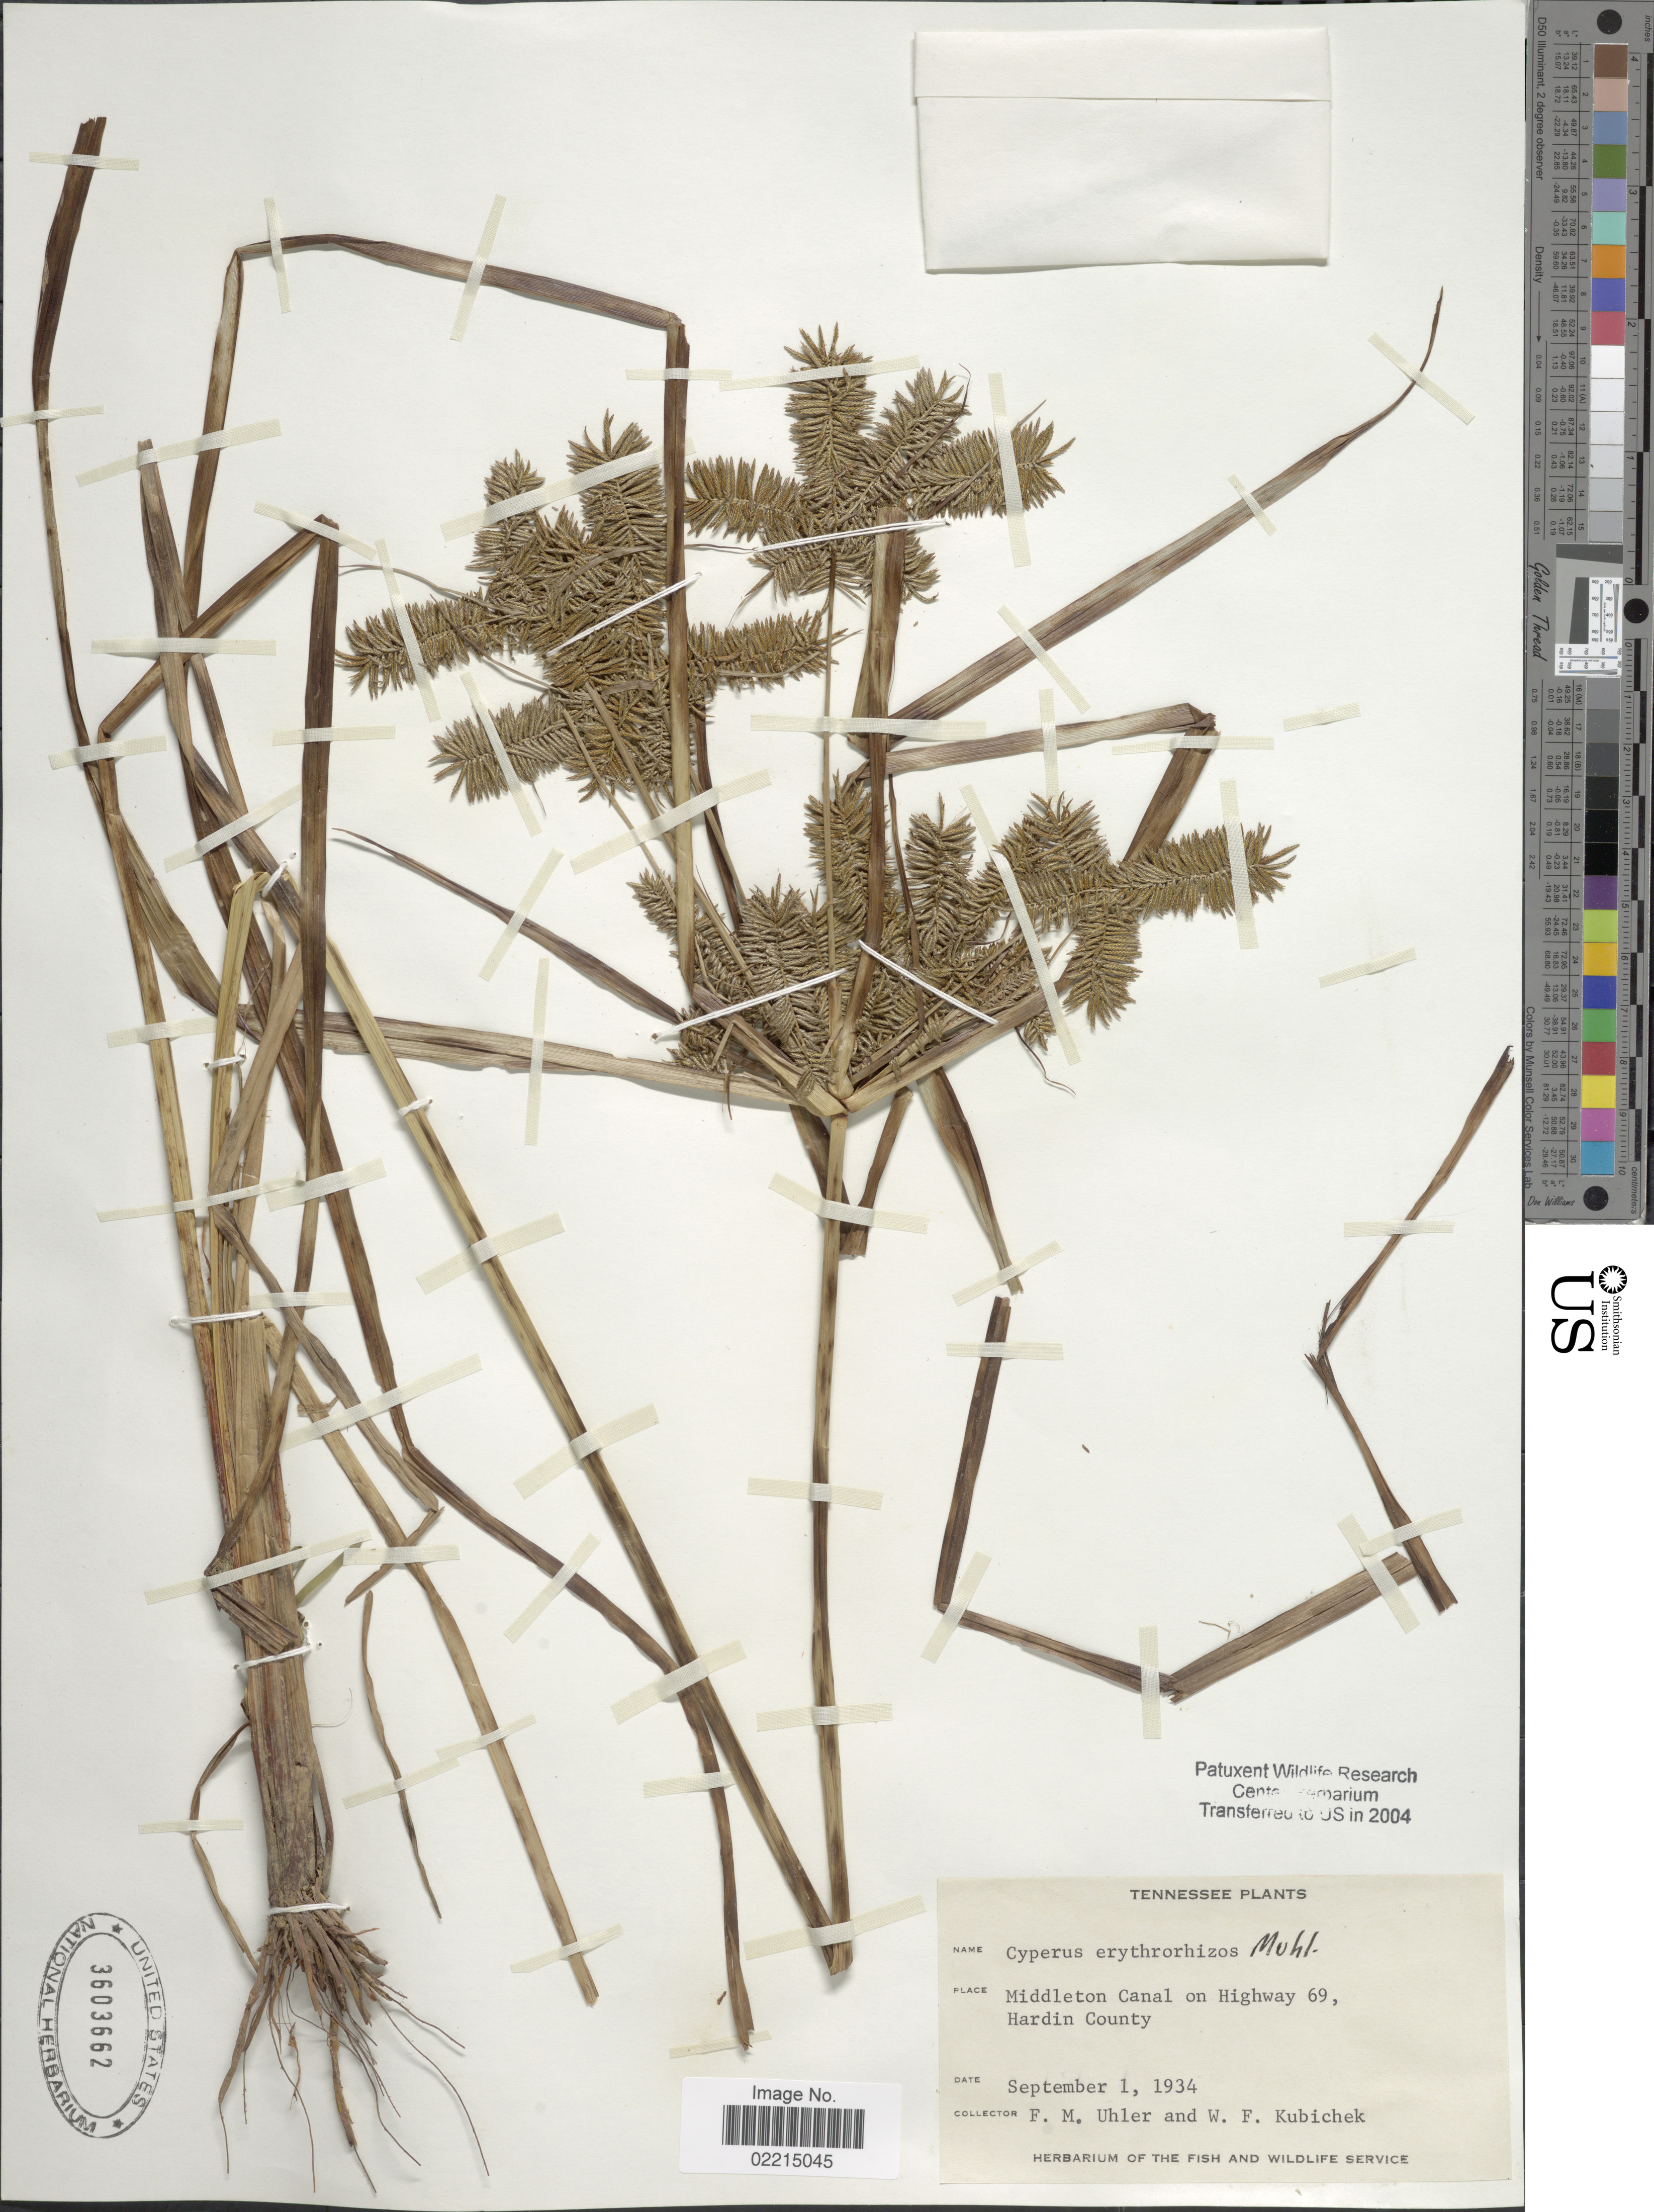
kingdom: Plantae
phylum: Tracheophyta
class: Liliopsida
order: Poales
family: Cyperaceae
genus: Cyperus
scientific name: Cyperus erythrorhizos Muhl.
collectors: F. M. Uhler & W. Kubichek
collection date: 1934-09-01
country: United States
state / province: Tennessee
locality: Middleton Canal on Highway 69, Hardin County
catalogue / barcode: US 3603662